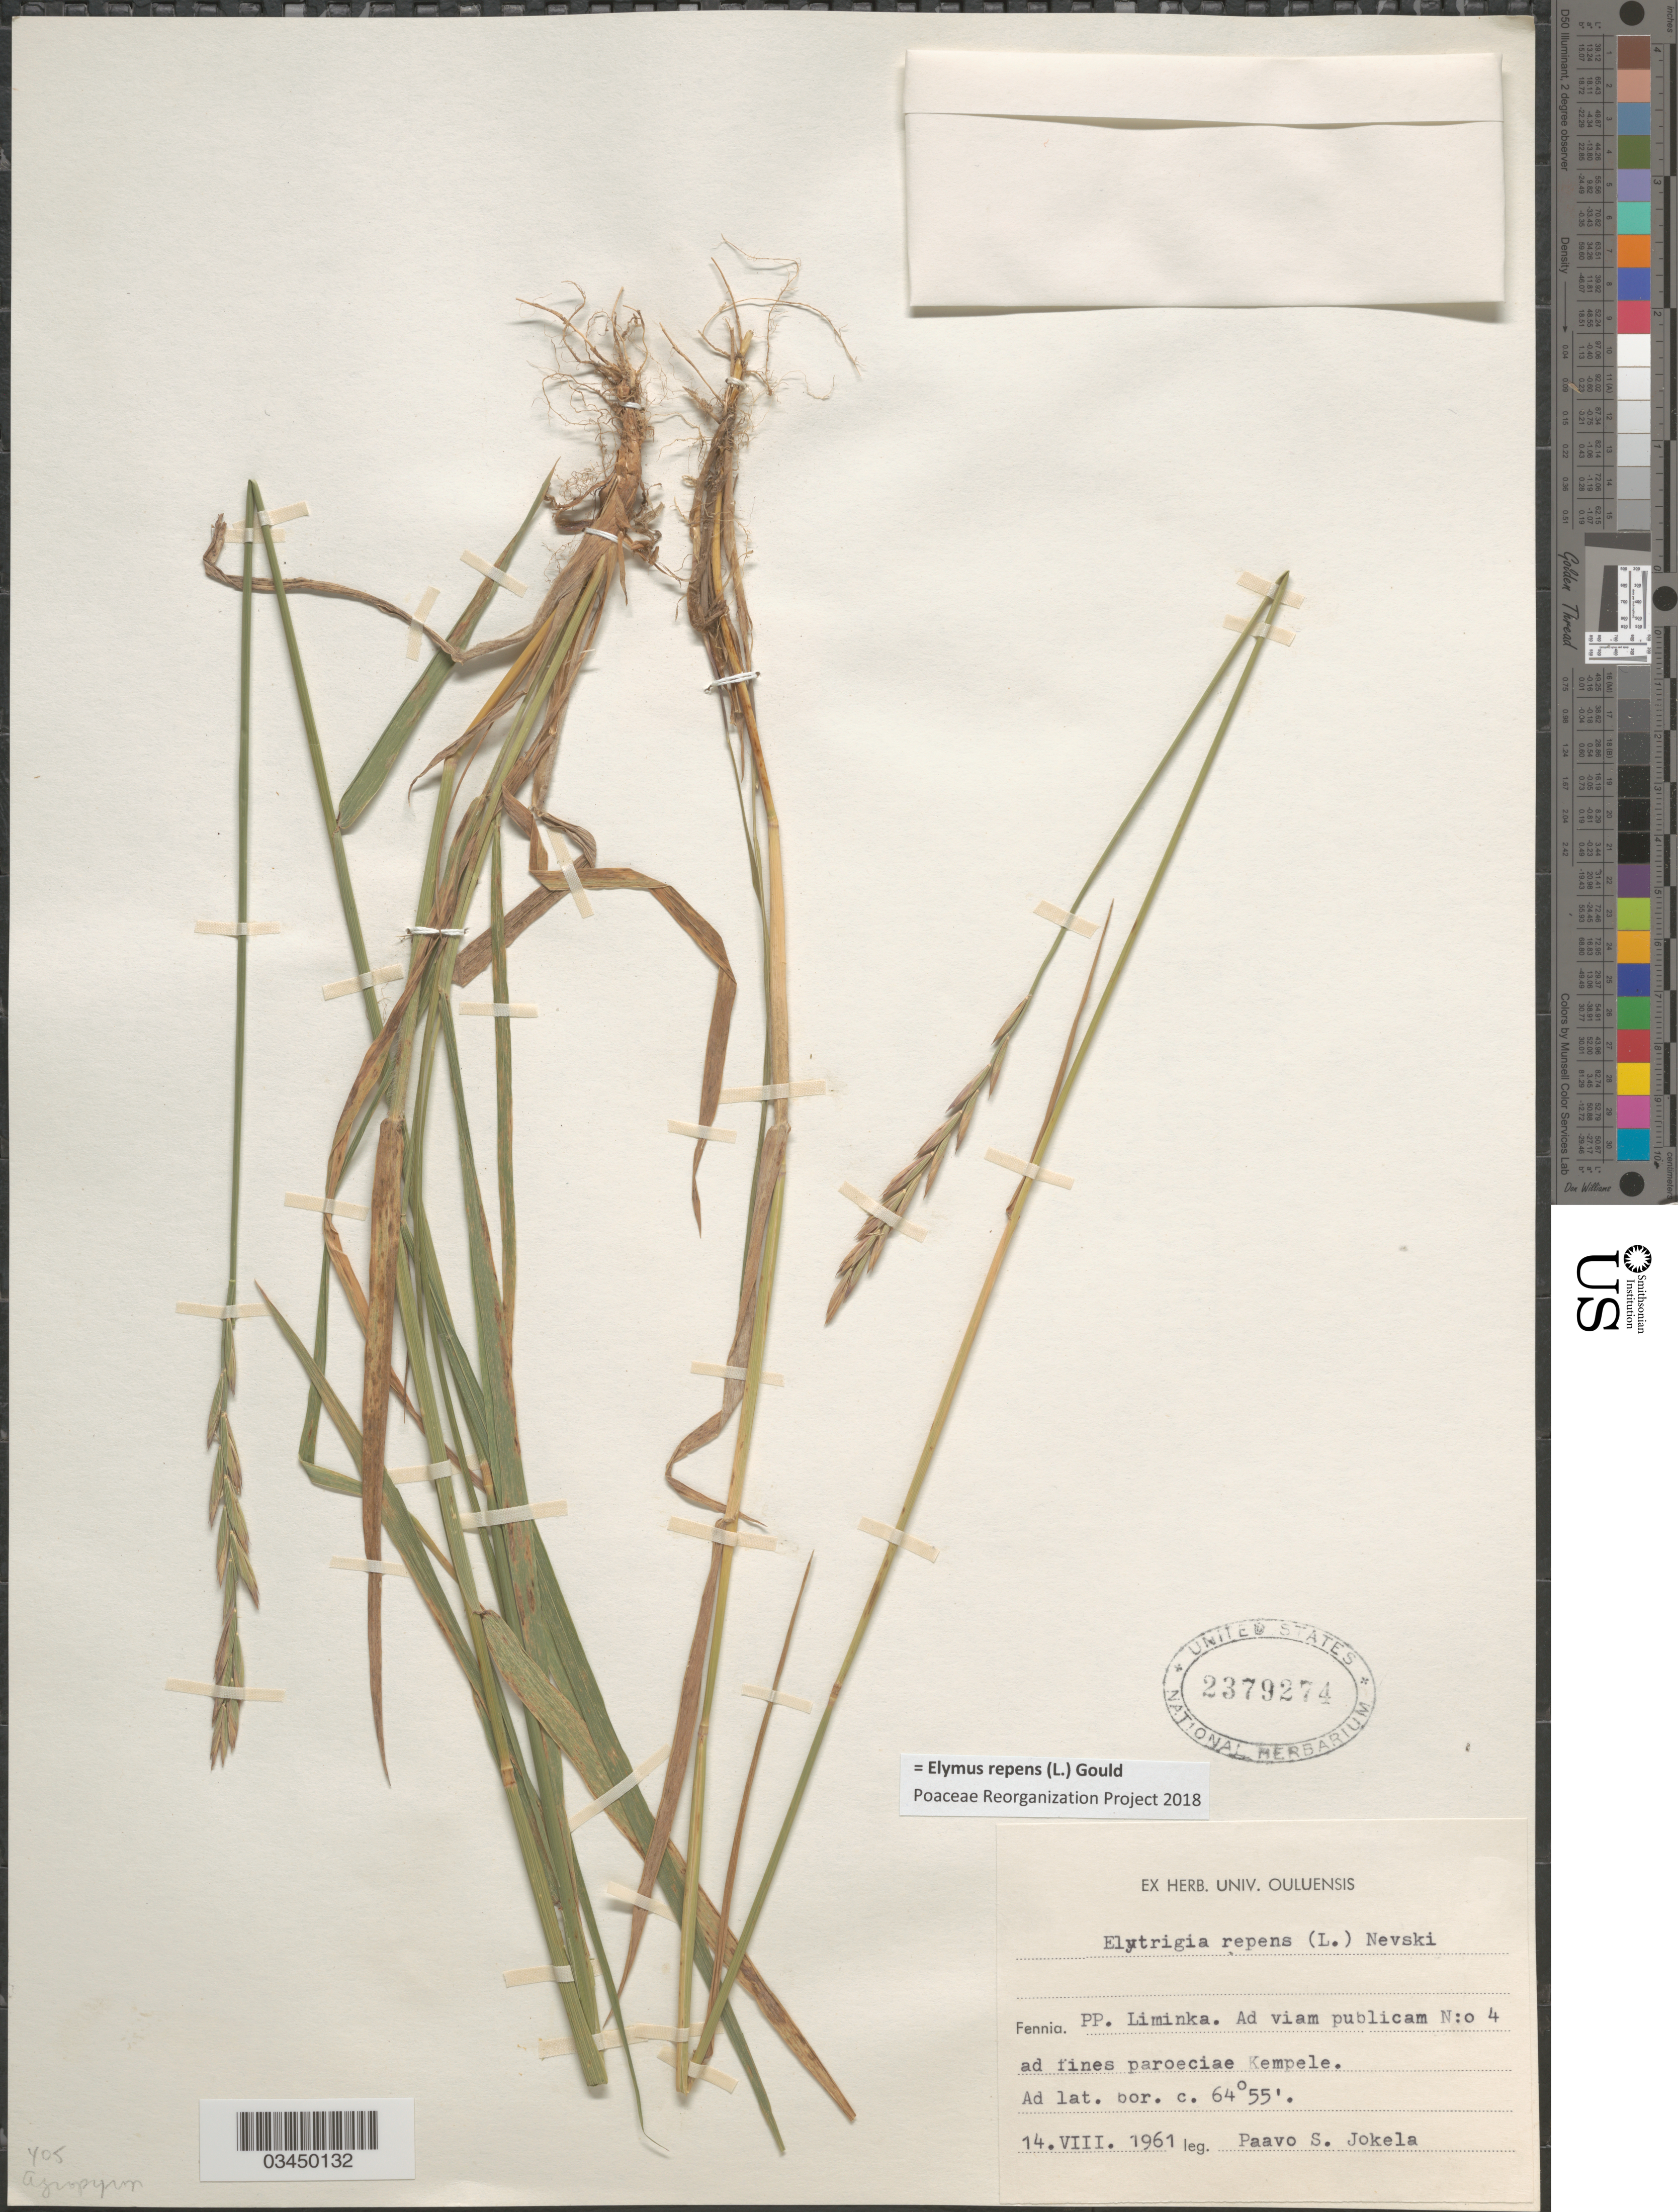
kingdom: Plantae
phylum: Tracheophyta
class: Liliopsida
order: Poales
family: Poaceae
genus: Elymus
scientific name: Elymus repens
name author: (L.) Gould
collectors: P. Jokela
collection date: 1961-08-14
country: Finland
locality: Fennia. PP. Liminka. Ad viam publicam N:o 4 ad fines paroeciae Kempele.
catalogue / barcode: US 2379274